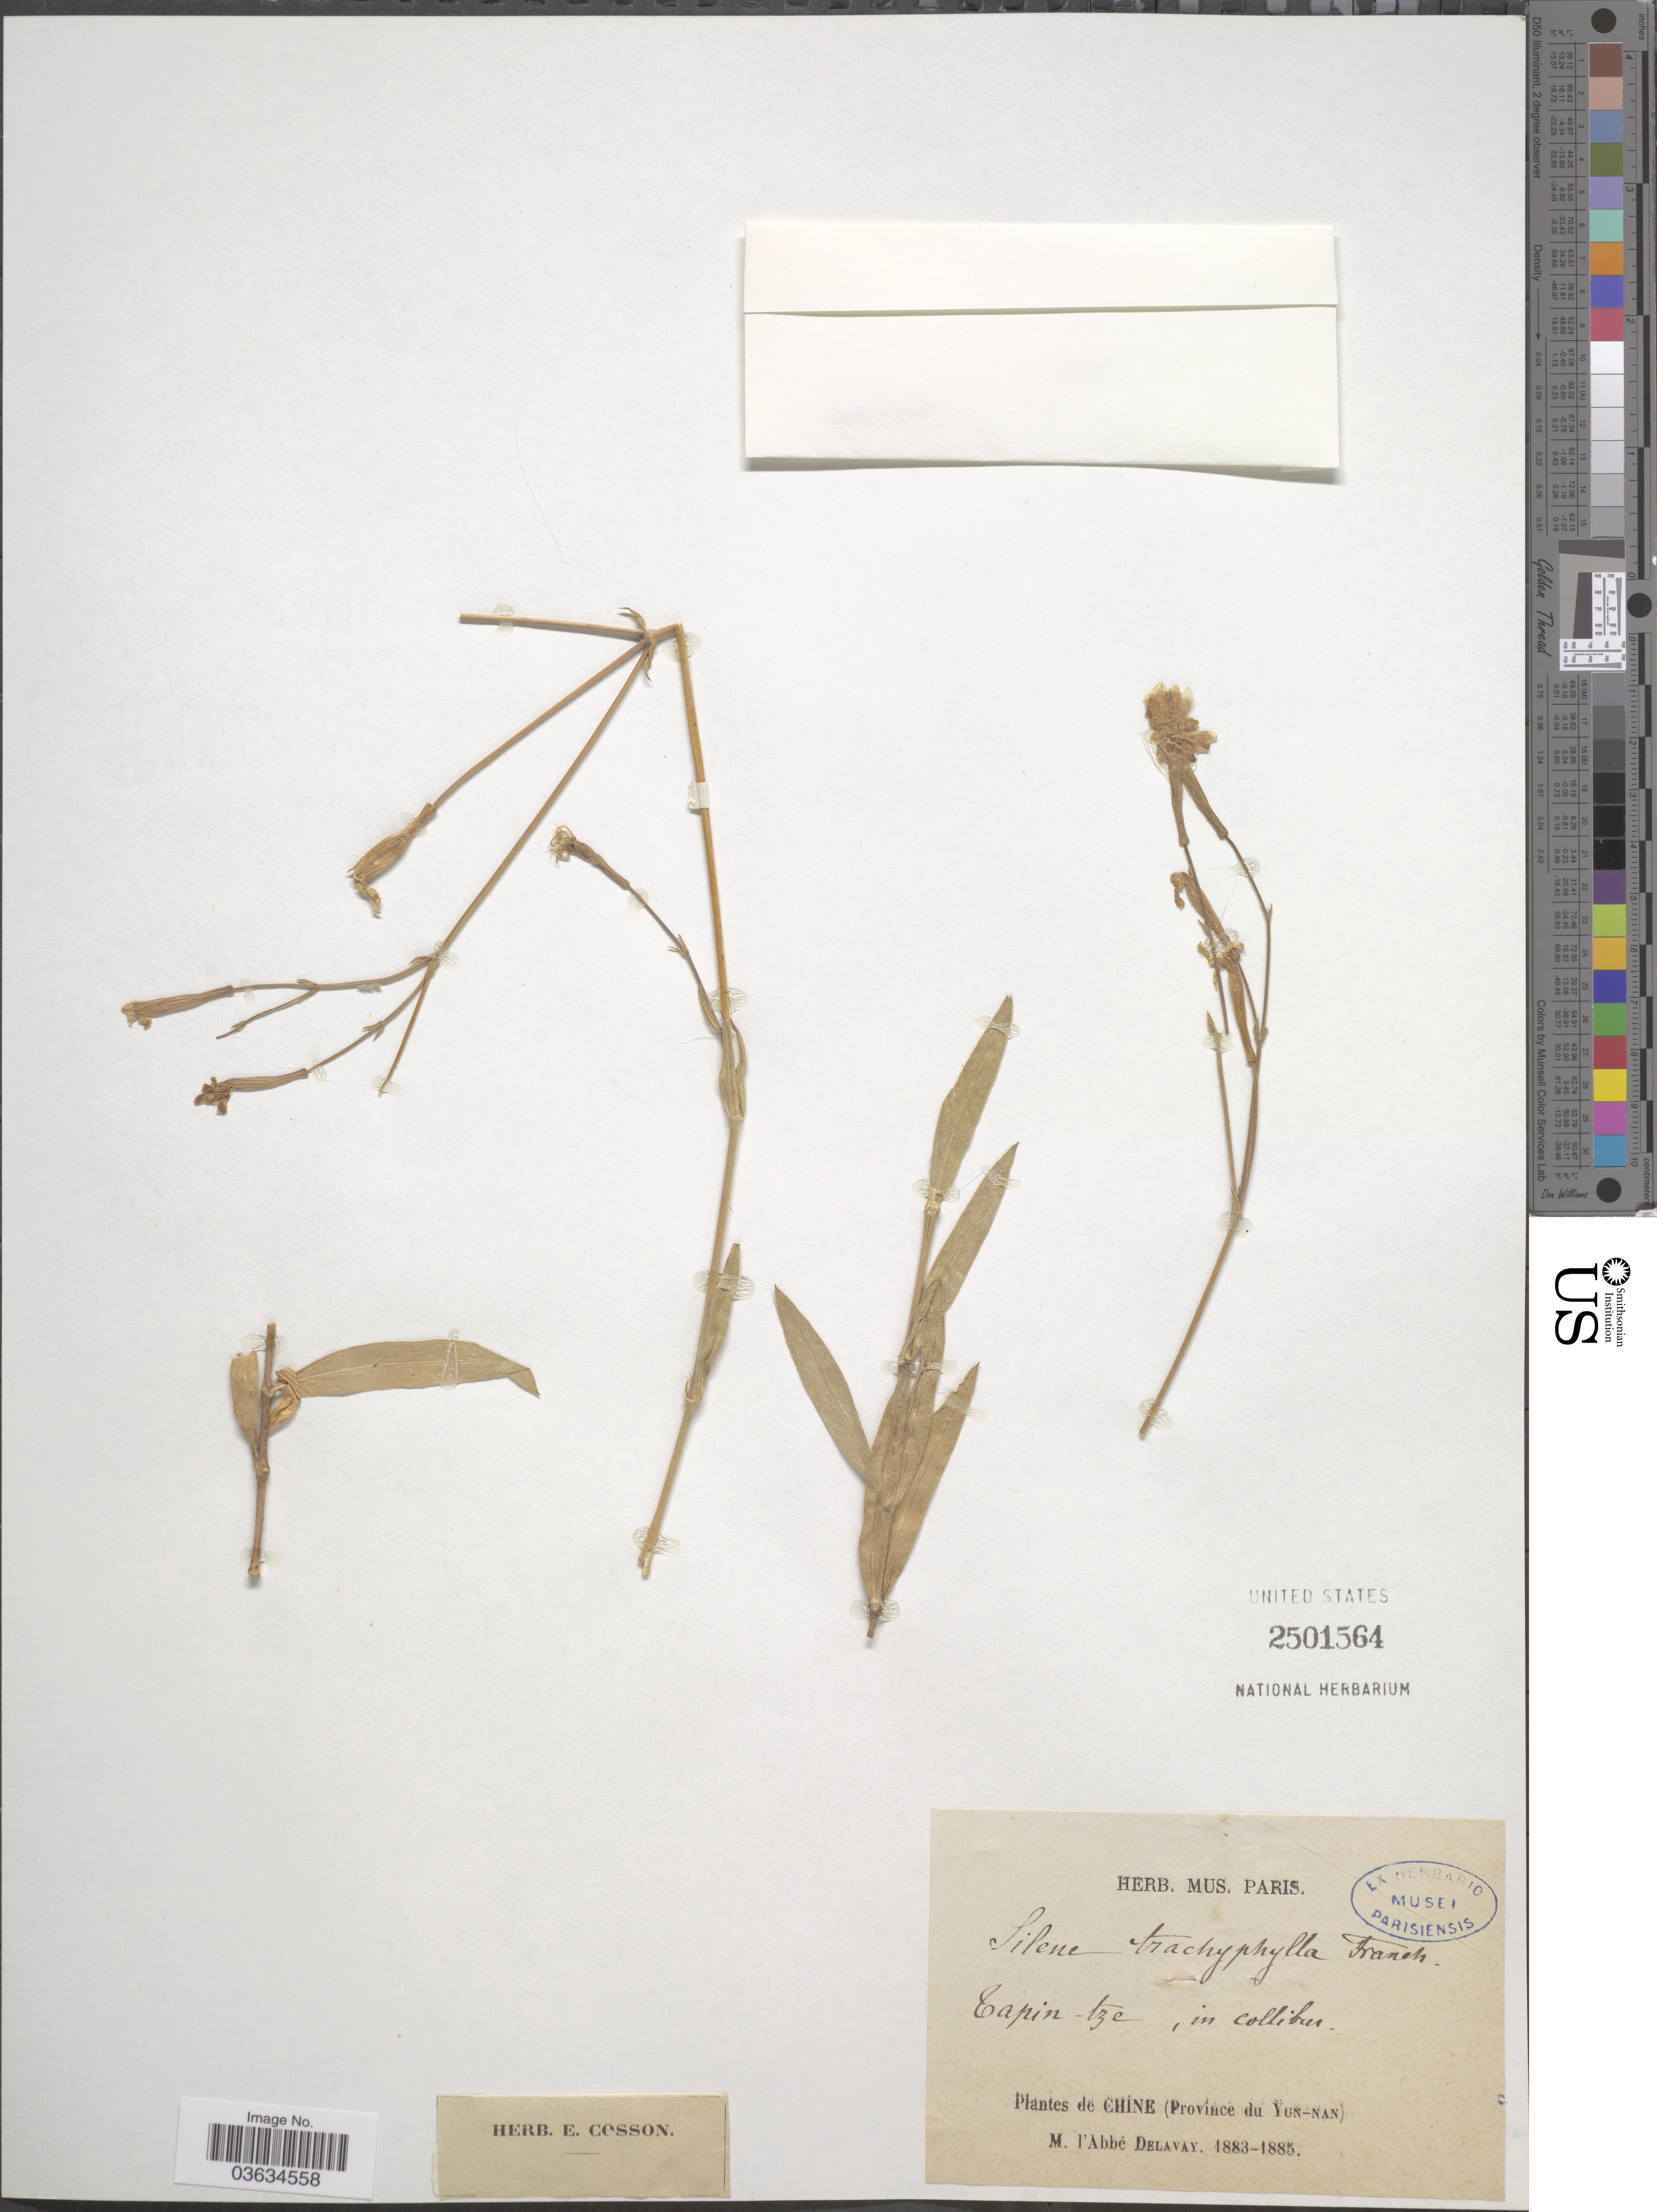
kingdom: Plantae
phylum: Tracheophyta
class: Magnoliopsida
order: Caryophyllales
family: Caryophyllaceae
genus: Silene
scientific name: Silene trachyphylla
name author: Franch.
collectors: P. Delavay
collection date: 1883/1885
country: China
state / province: Yunnan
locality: Tapin-tze, in collibus.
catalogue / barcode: US 2501564